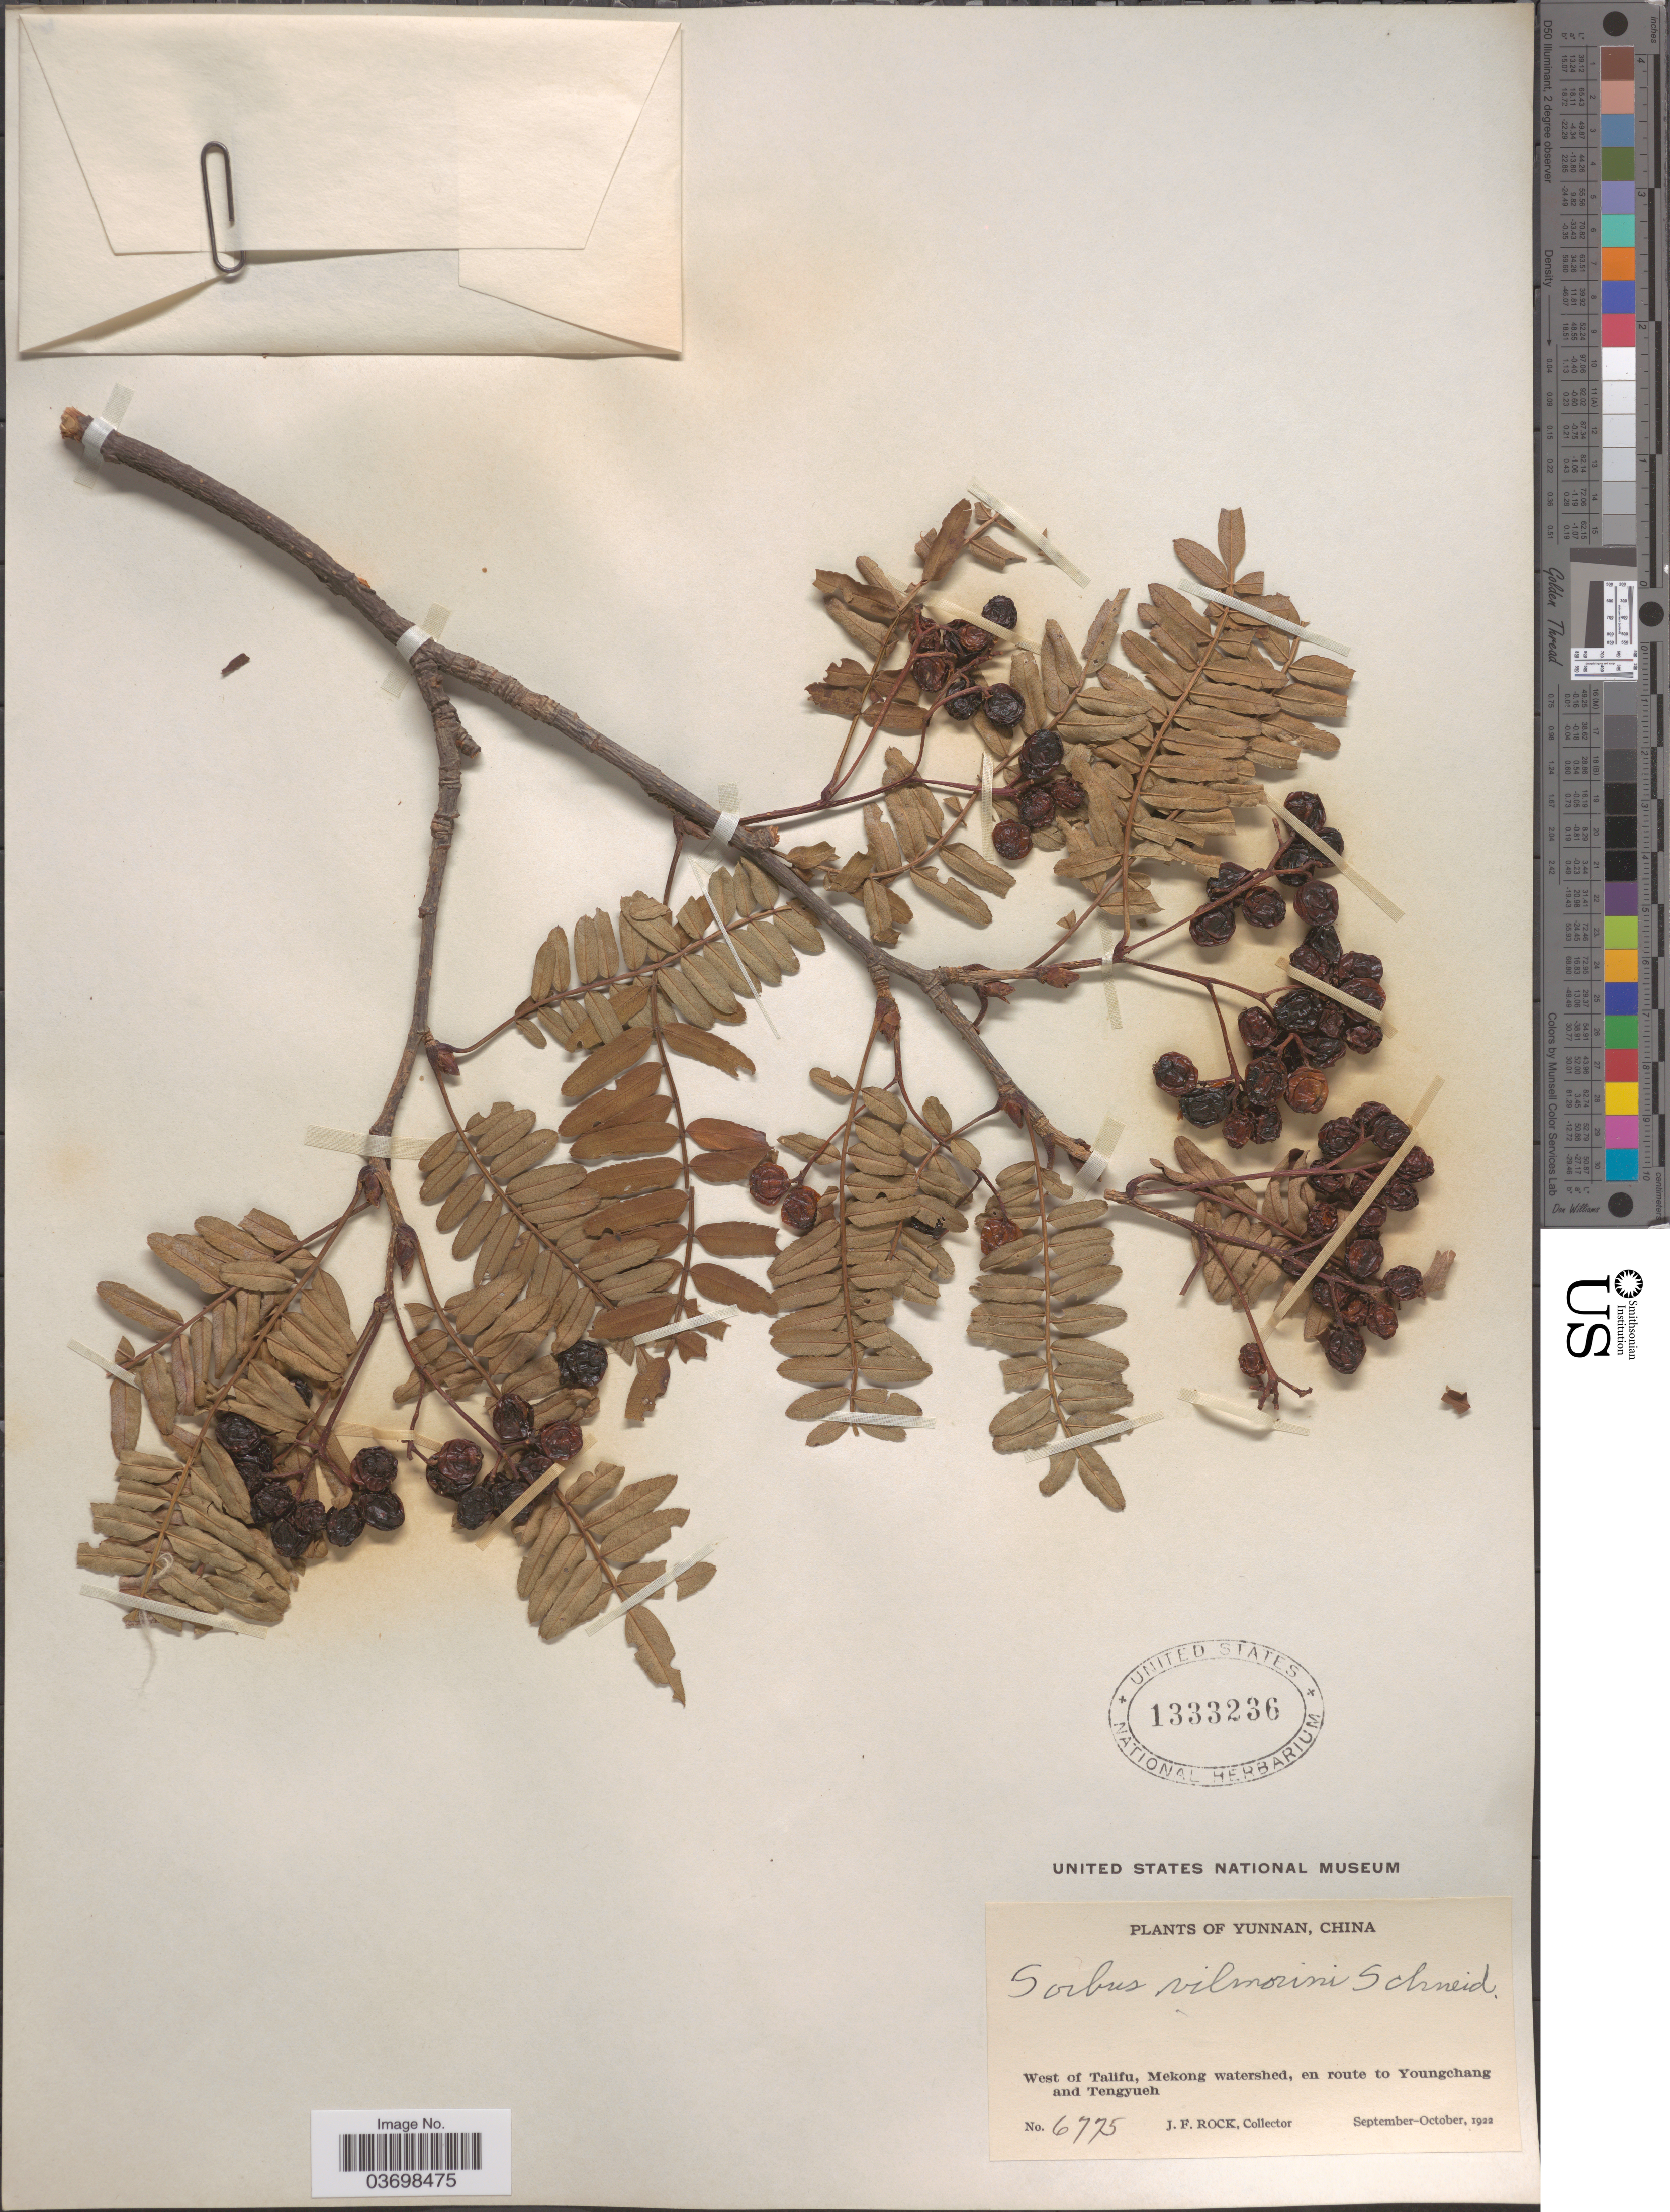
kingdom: Plantae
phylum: Tracheophyta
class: Magnoliopsida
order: Rosales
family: Rosaceae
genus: Sorbus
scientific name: Sorbus vilmorini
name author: C.K. Schneid.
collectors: J. Rock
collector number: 6775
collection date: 1922-09/1922-10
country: China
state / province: Yunnan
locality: West of Talifu, Mekong watershed, en route to Youngchang and Tengyueh.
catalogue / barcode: US 1333236